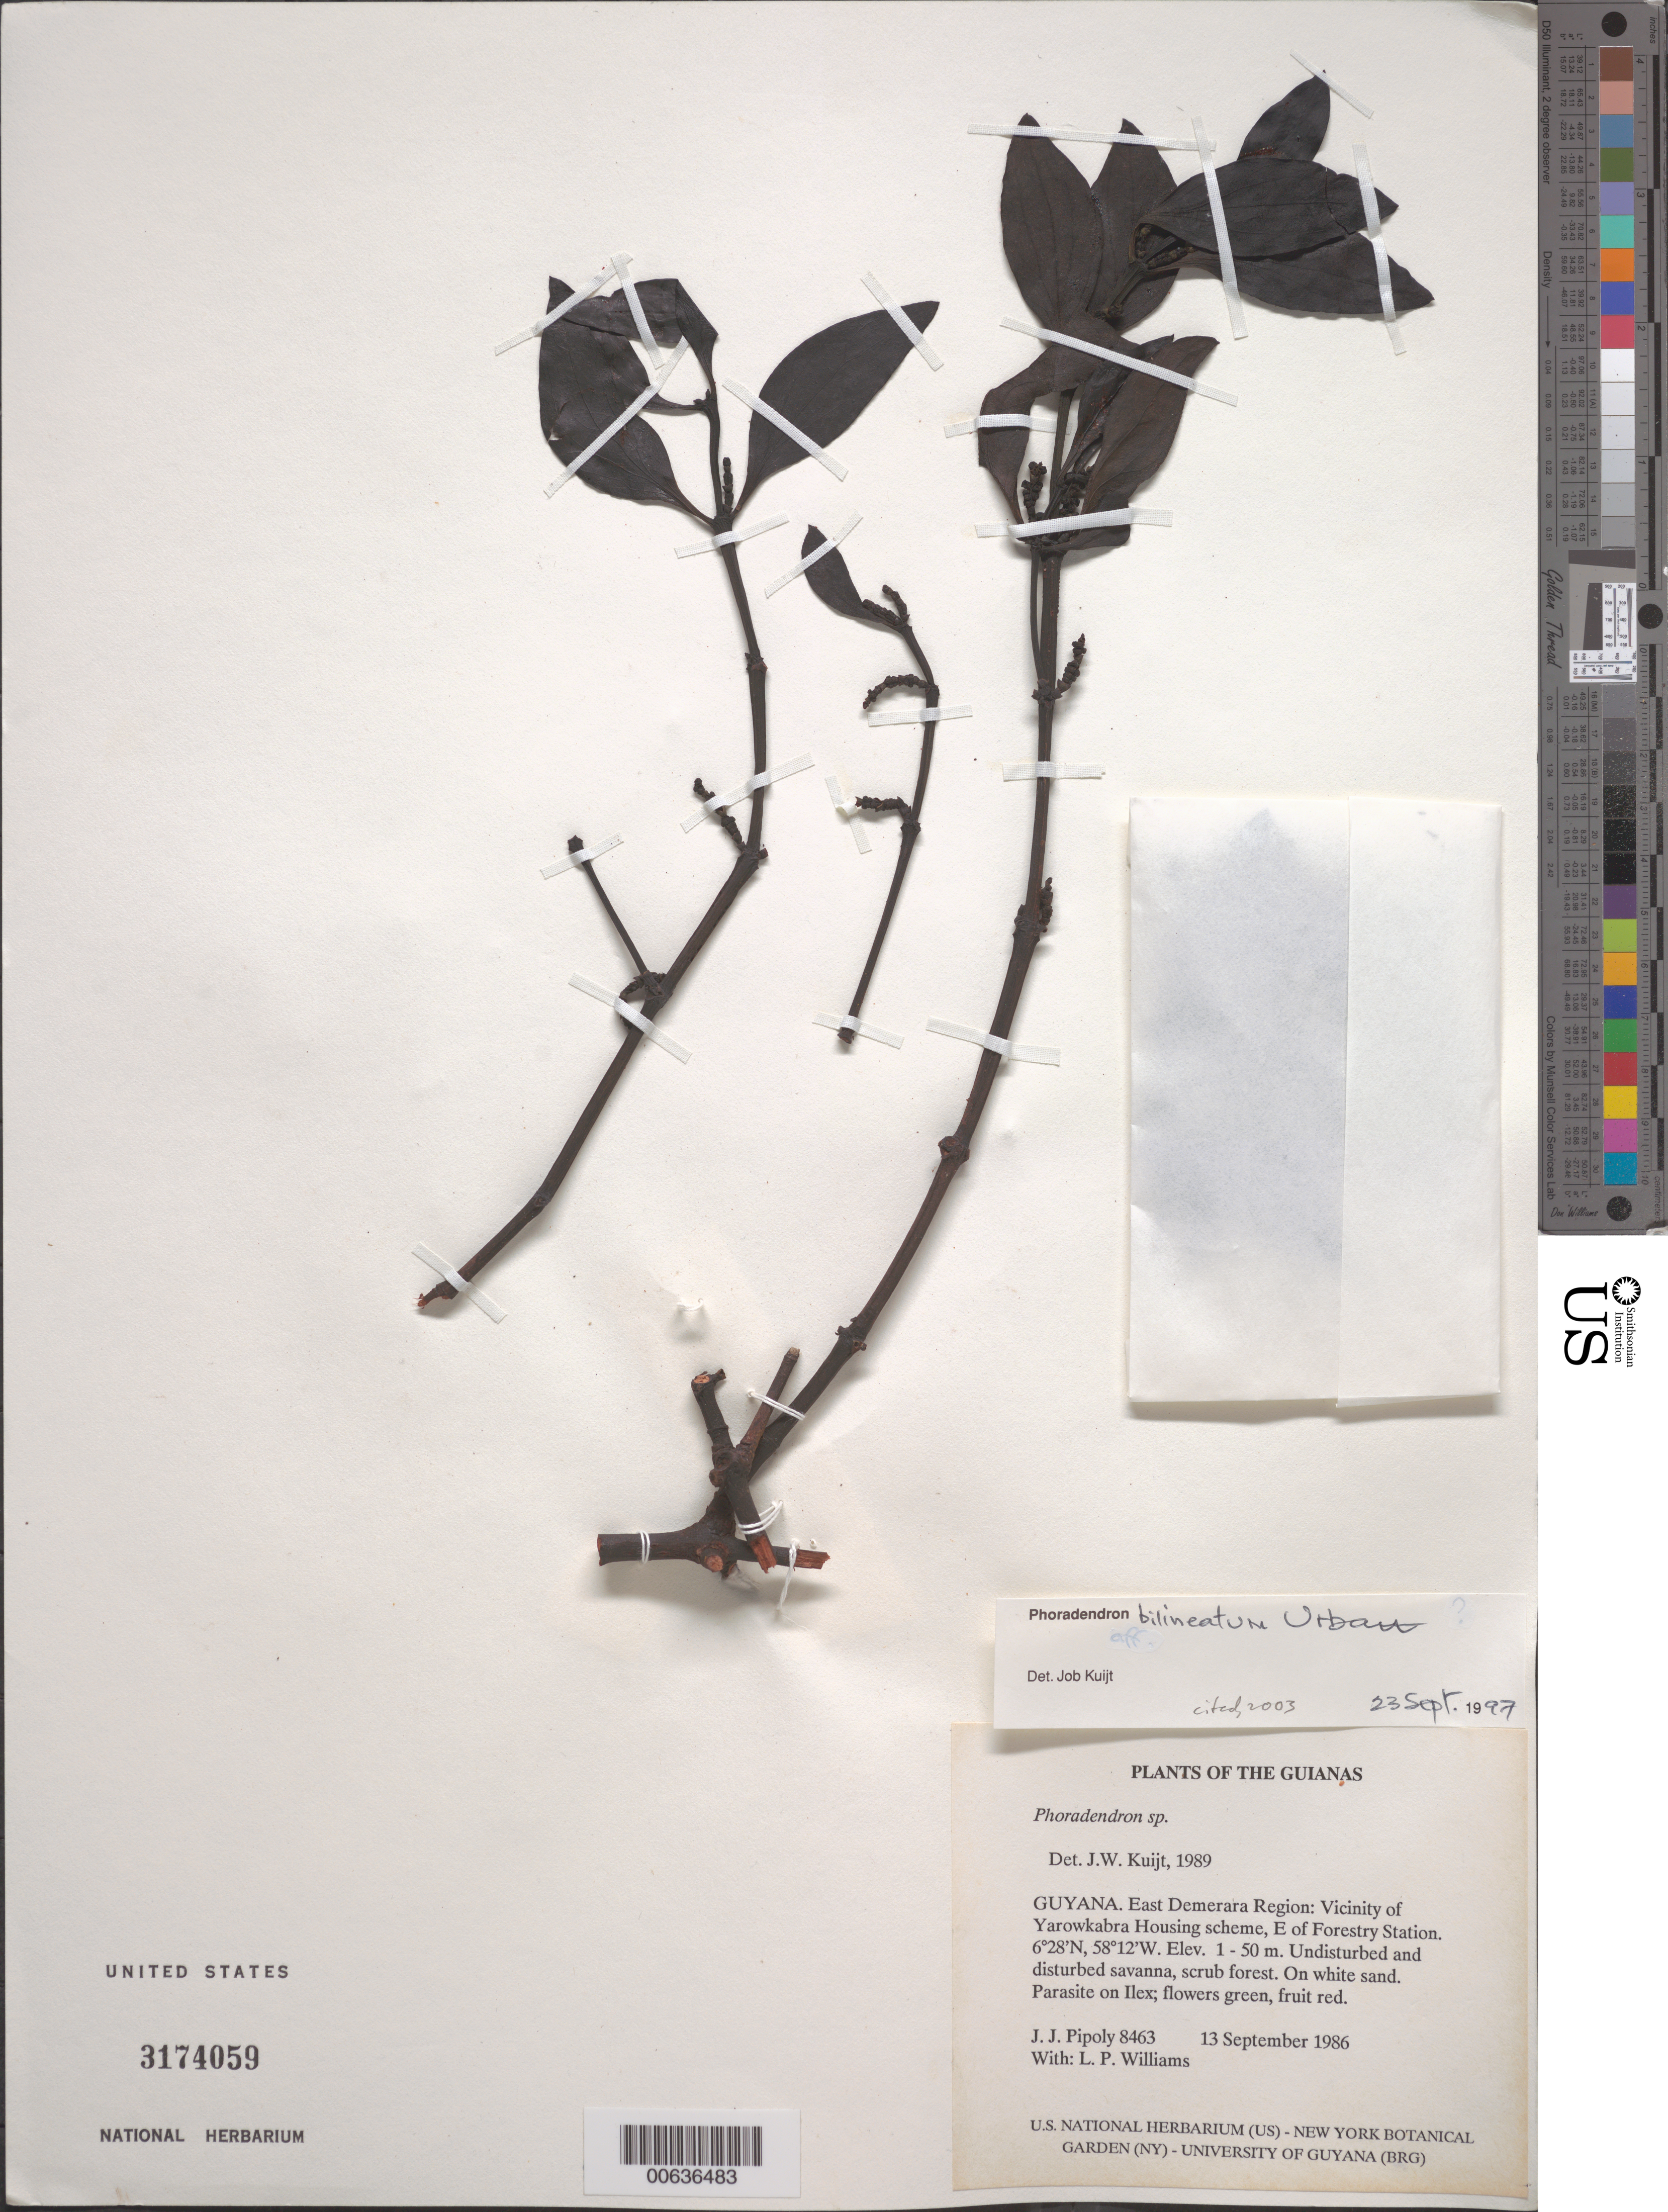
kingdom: Plantae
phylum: Tracheophyta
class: Magnoliopsida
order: Santalales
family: Viscaceae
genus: Phoradendron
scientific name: Phoradendron bilineatum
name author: Urb.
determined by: Kuijt, Job, (CANADA)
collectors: J. J. Pipoly & L. P. Williams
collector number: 8463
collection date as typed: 13 September 1986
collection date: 1986-09-13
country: Guyana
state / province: Demerara-Mahaica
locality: Vicinity of Yarowkabra Housing scheme, E of Forestry Station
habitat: Undisturbed and disturbed savanna, scrub forest. On white sand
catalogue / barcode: US 3174059